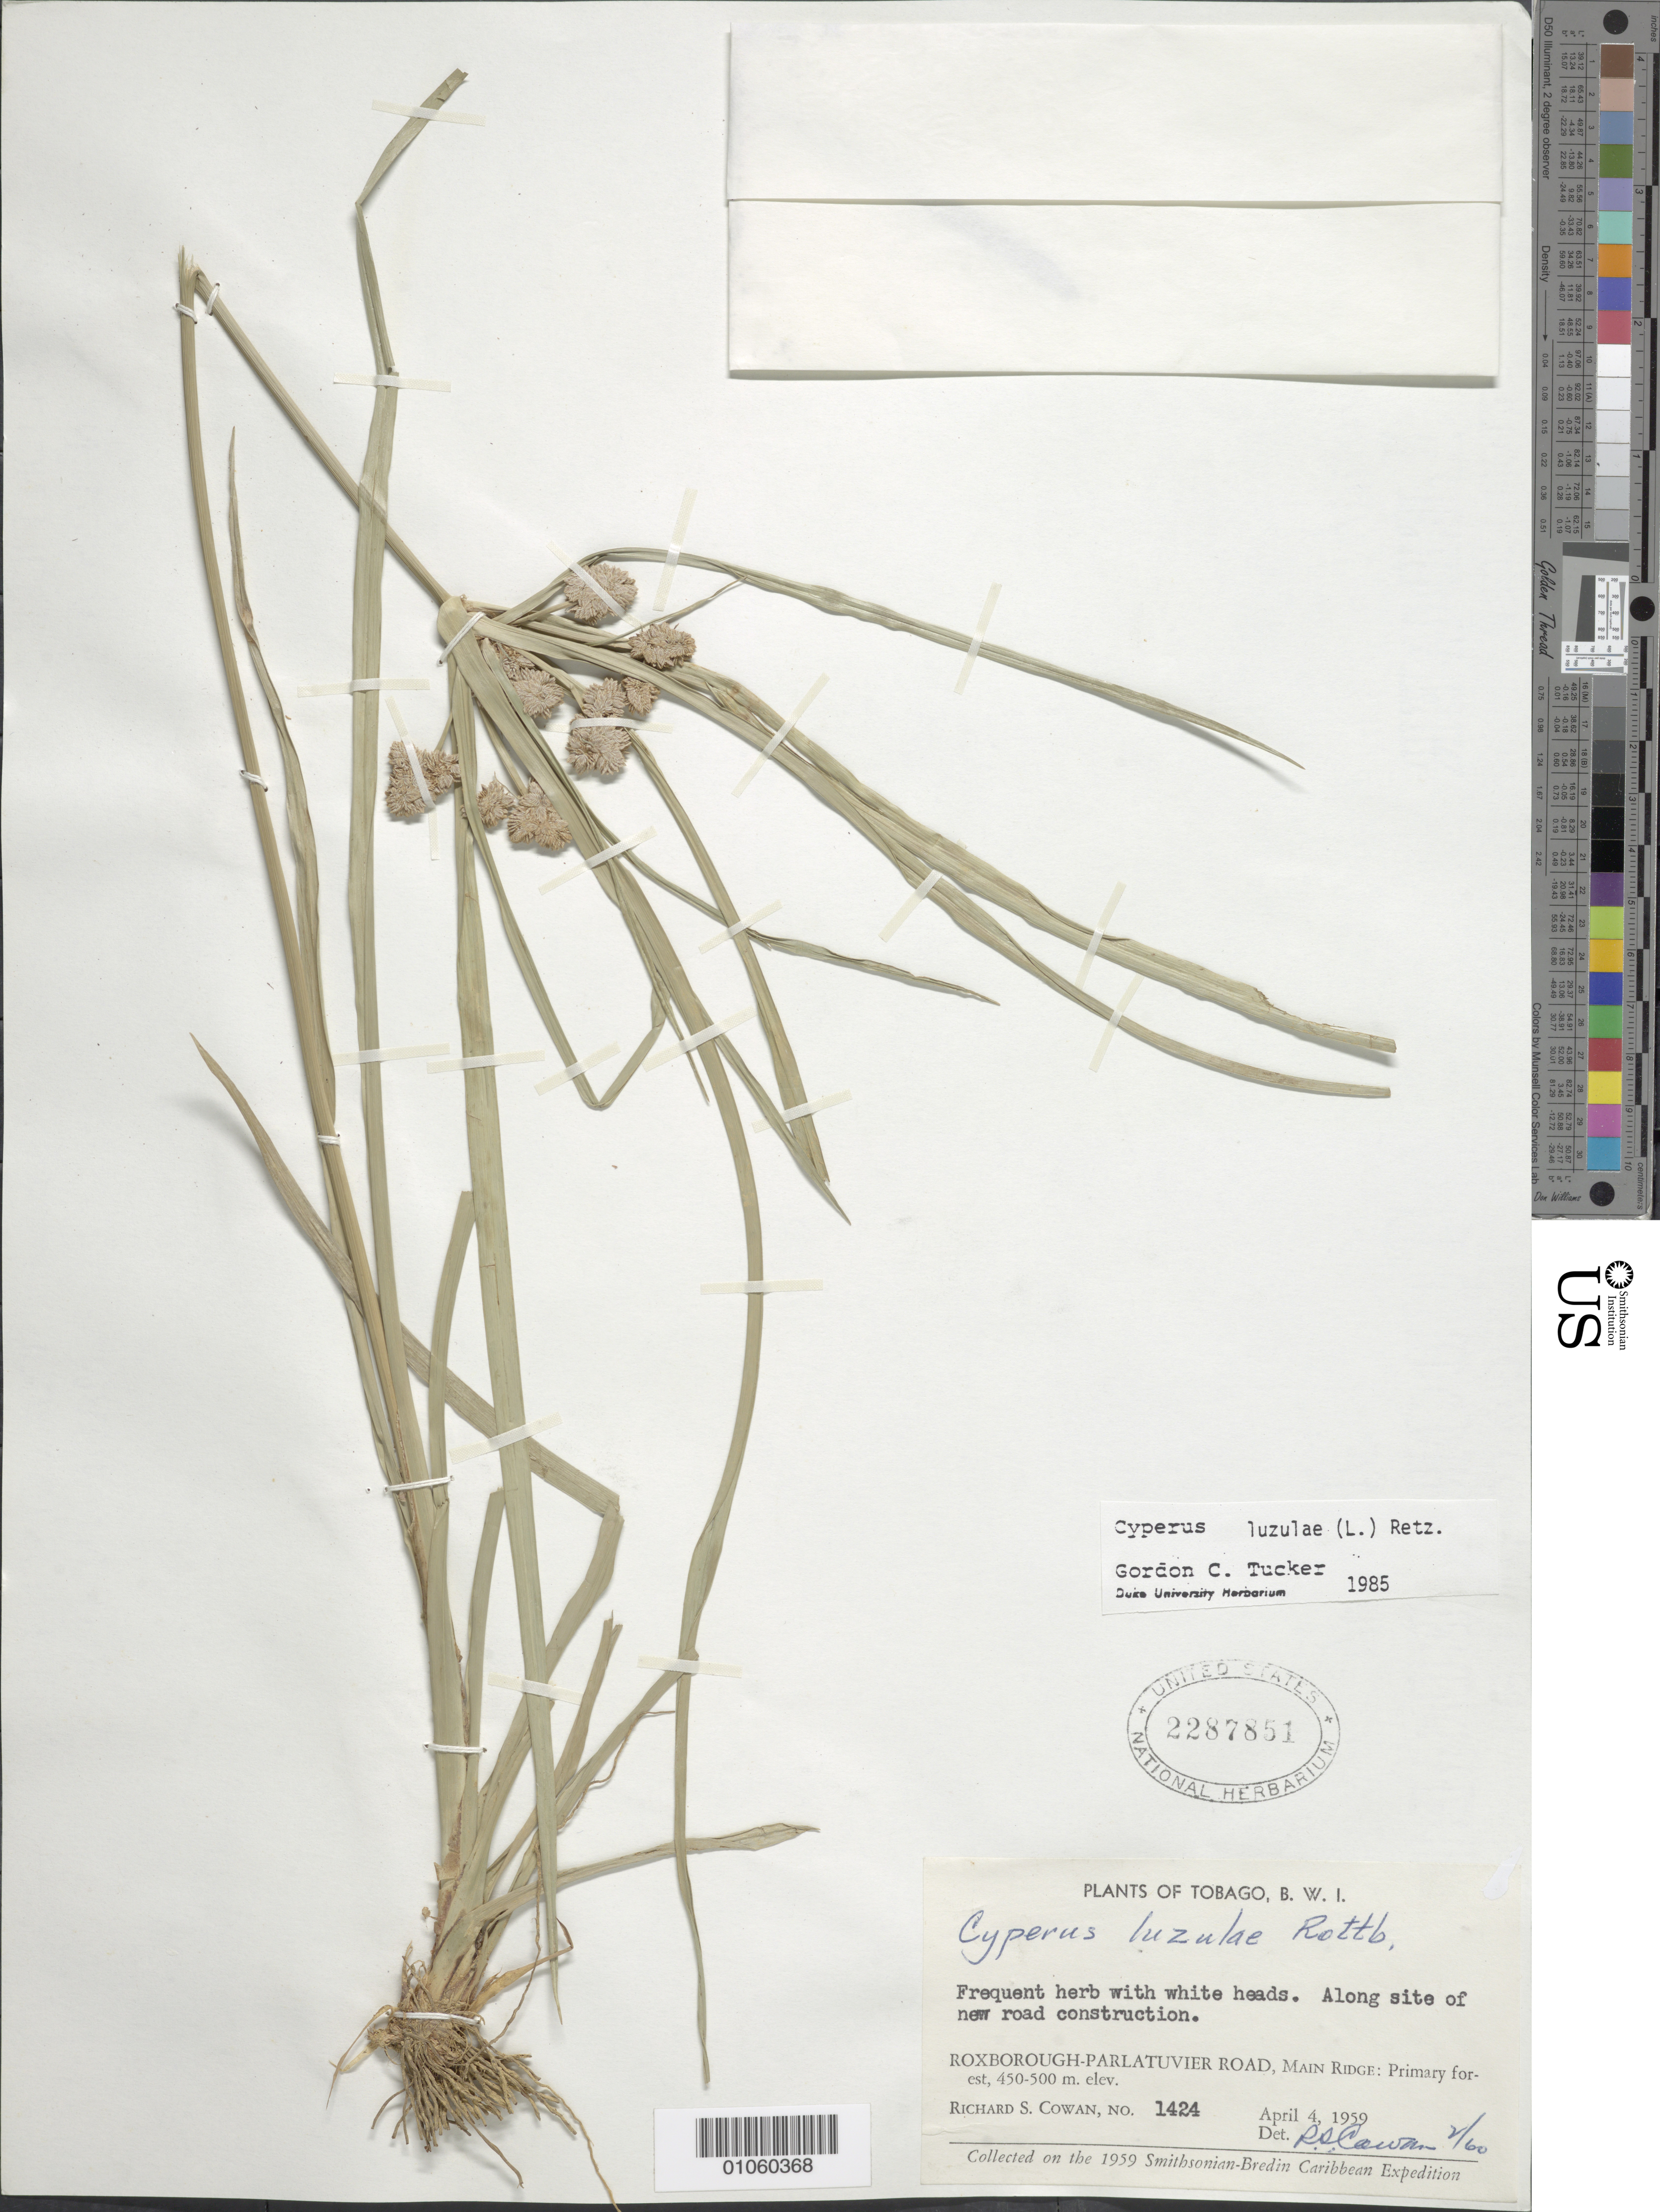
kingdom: Plantae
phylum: Tracheophyta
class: Liliopsida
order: Poales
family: Cyperaceae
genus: Cyperus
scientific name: Cyperus luzulae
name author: (L.) Rottb. ex Retz.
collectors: R. S. Cowan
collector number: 1424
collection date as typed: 04 Apr 1959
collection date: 1959-04-04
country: Trinidad and Tobago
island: Tobago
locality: Roxborough-Parlatuvier Road, Main Ridge: Primary forest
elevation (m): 450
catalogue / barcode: US 2287851